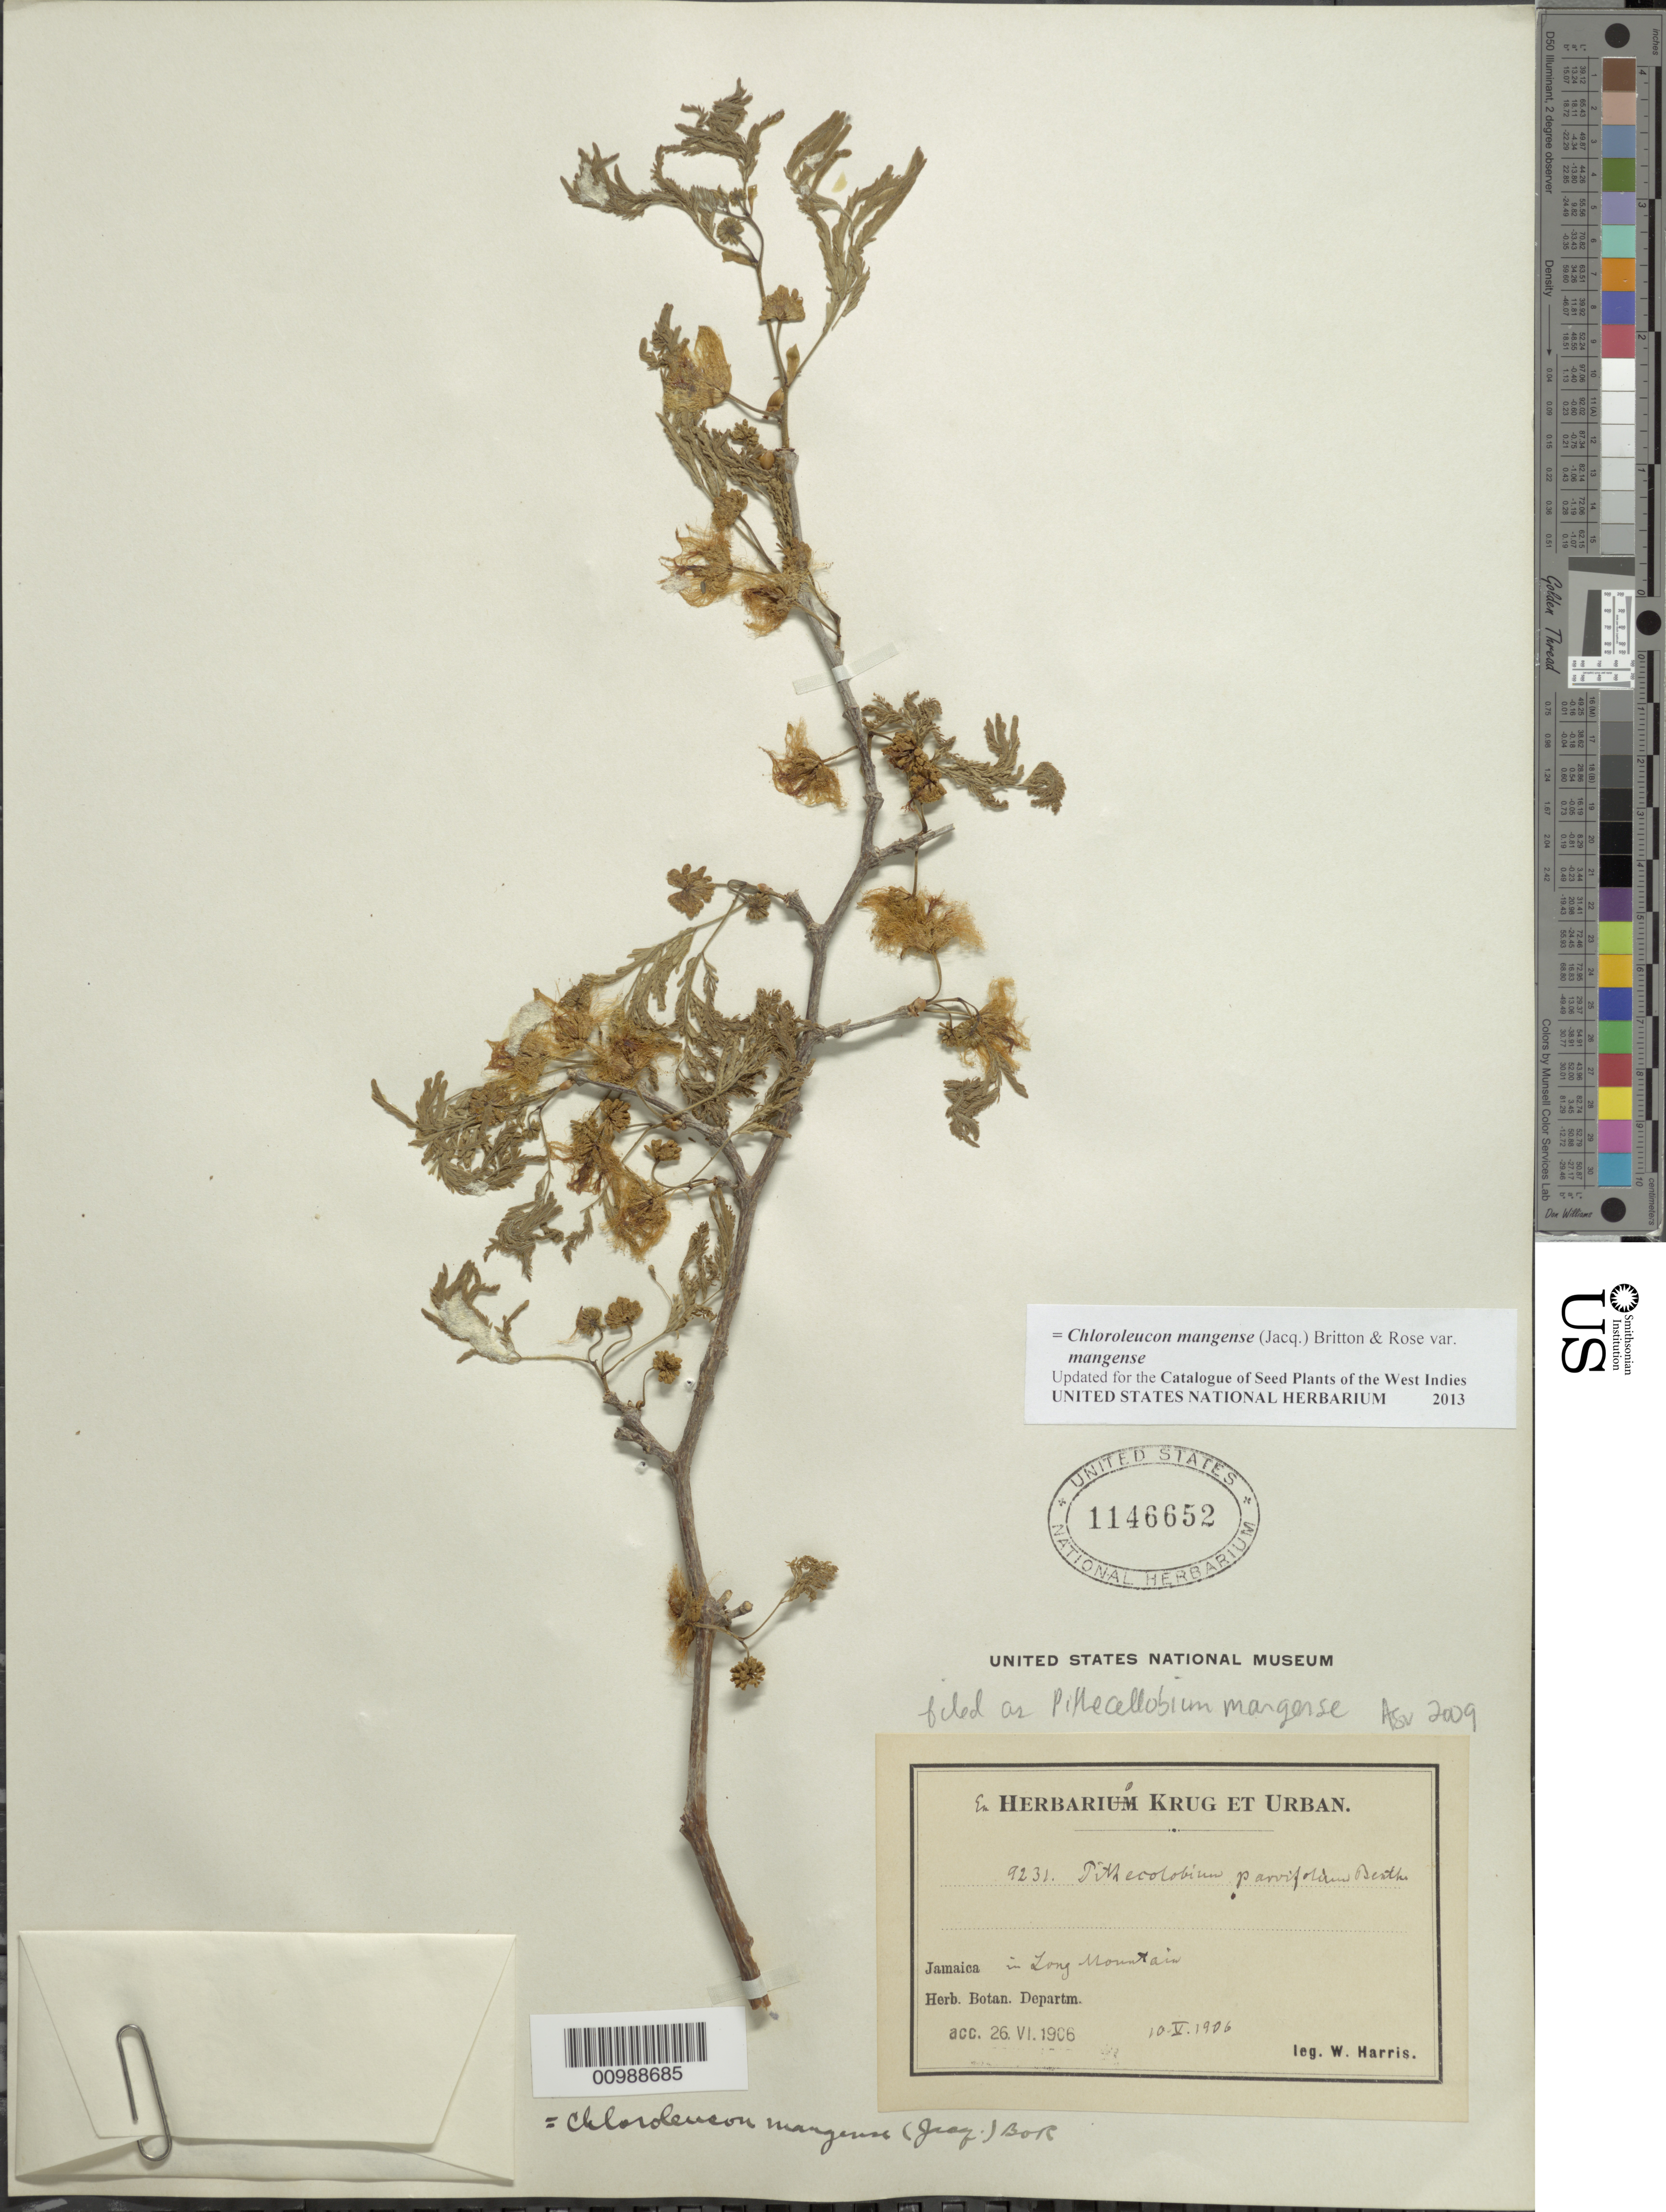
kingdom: Plantae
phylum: Tracheophyta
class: Magnoliopsida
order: Fabales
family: Fabaceae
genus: Chloroleucon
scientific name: Chloroleucon mangense var. mangense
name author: (Jacq.) Britton & Rose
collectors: W. H. Harris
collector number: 9231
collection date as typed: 10 Oct 1906 to 26 Nov 1906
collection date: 1906-10-10/1906-11-26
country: Jamaica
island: Jamaica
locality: Long Mountain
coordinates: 0 N, 0 E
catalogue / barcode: US 1146652